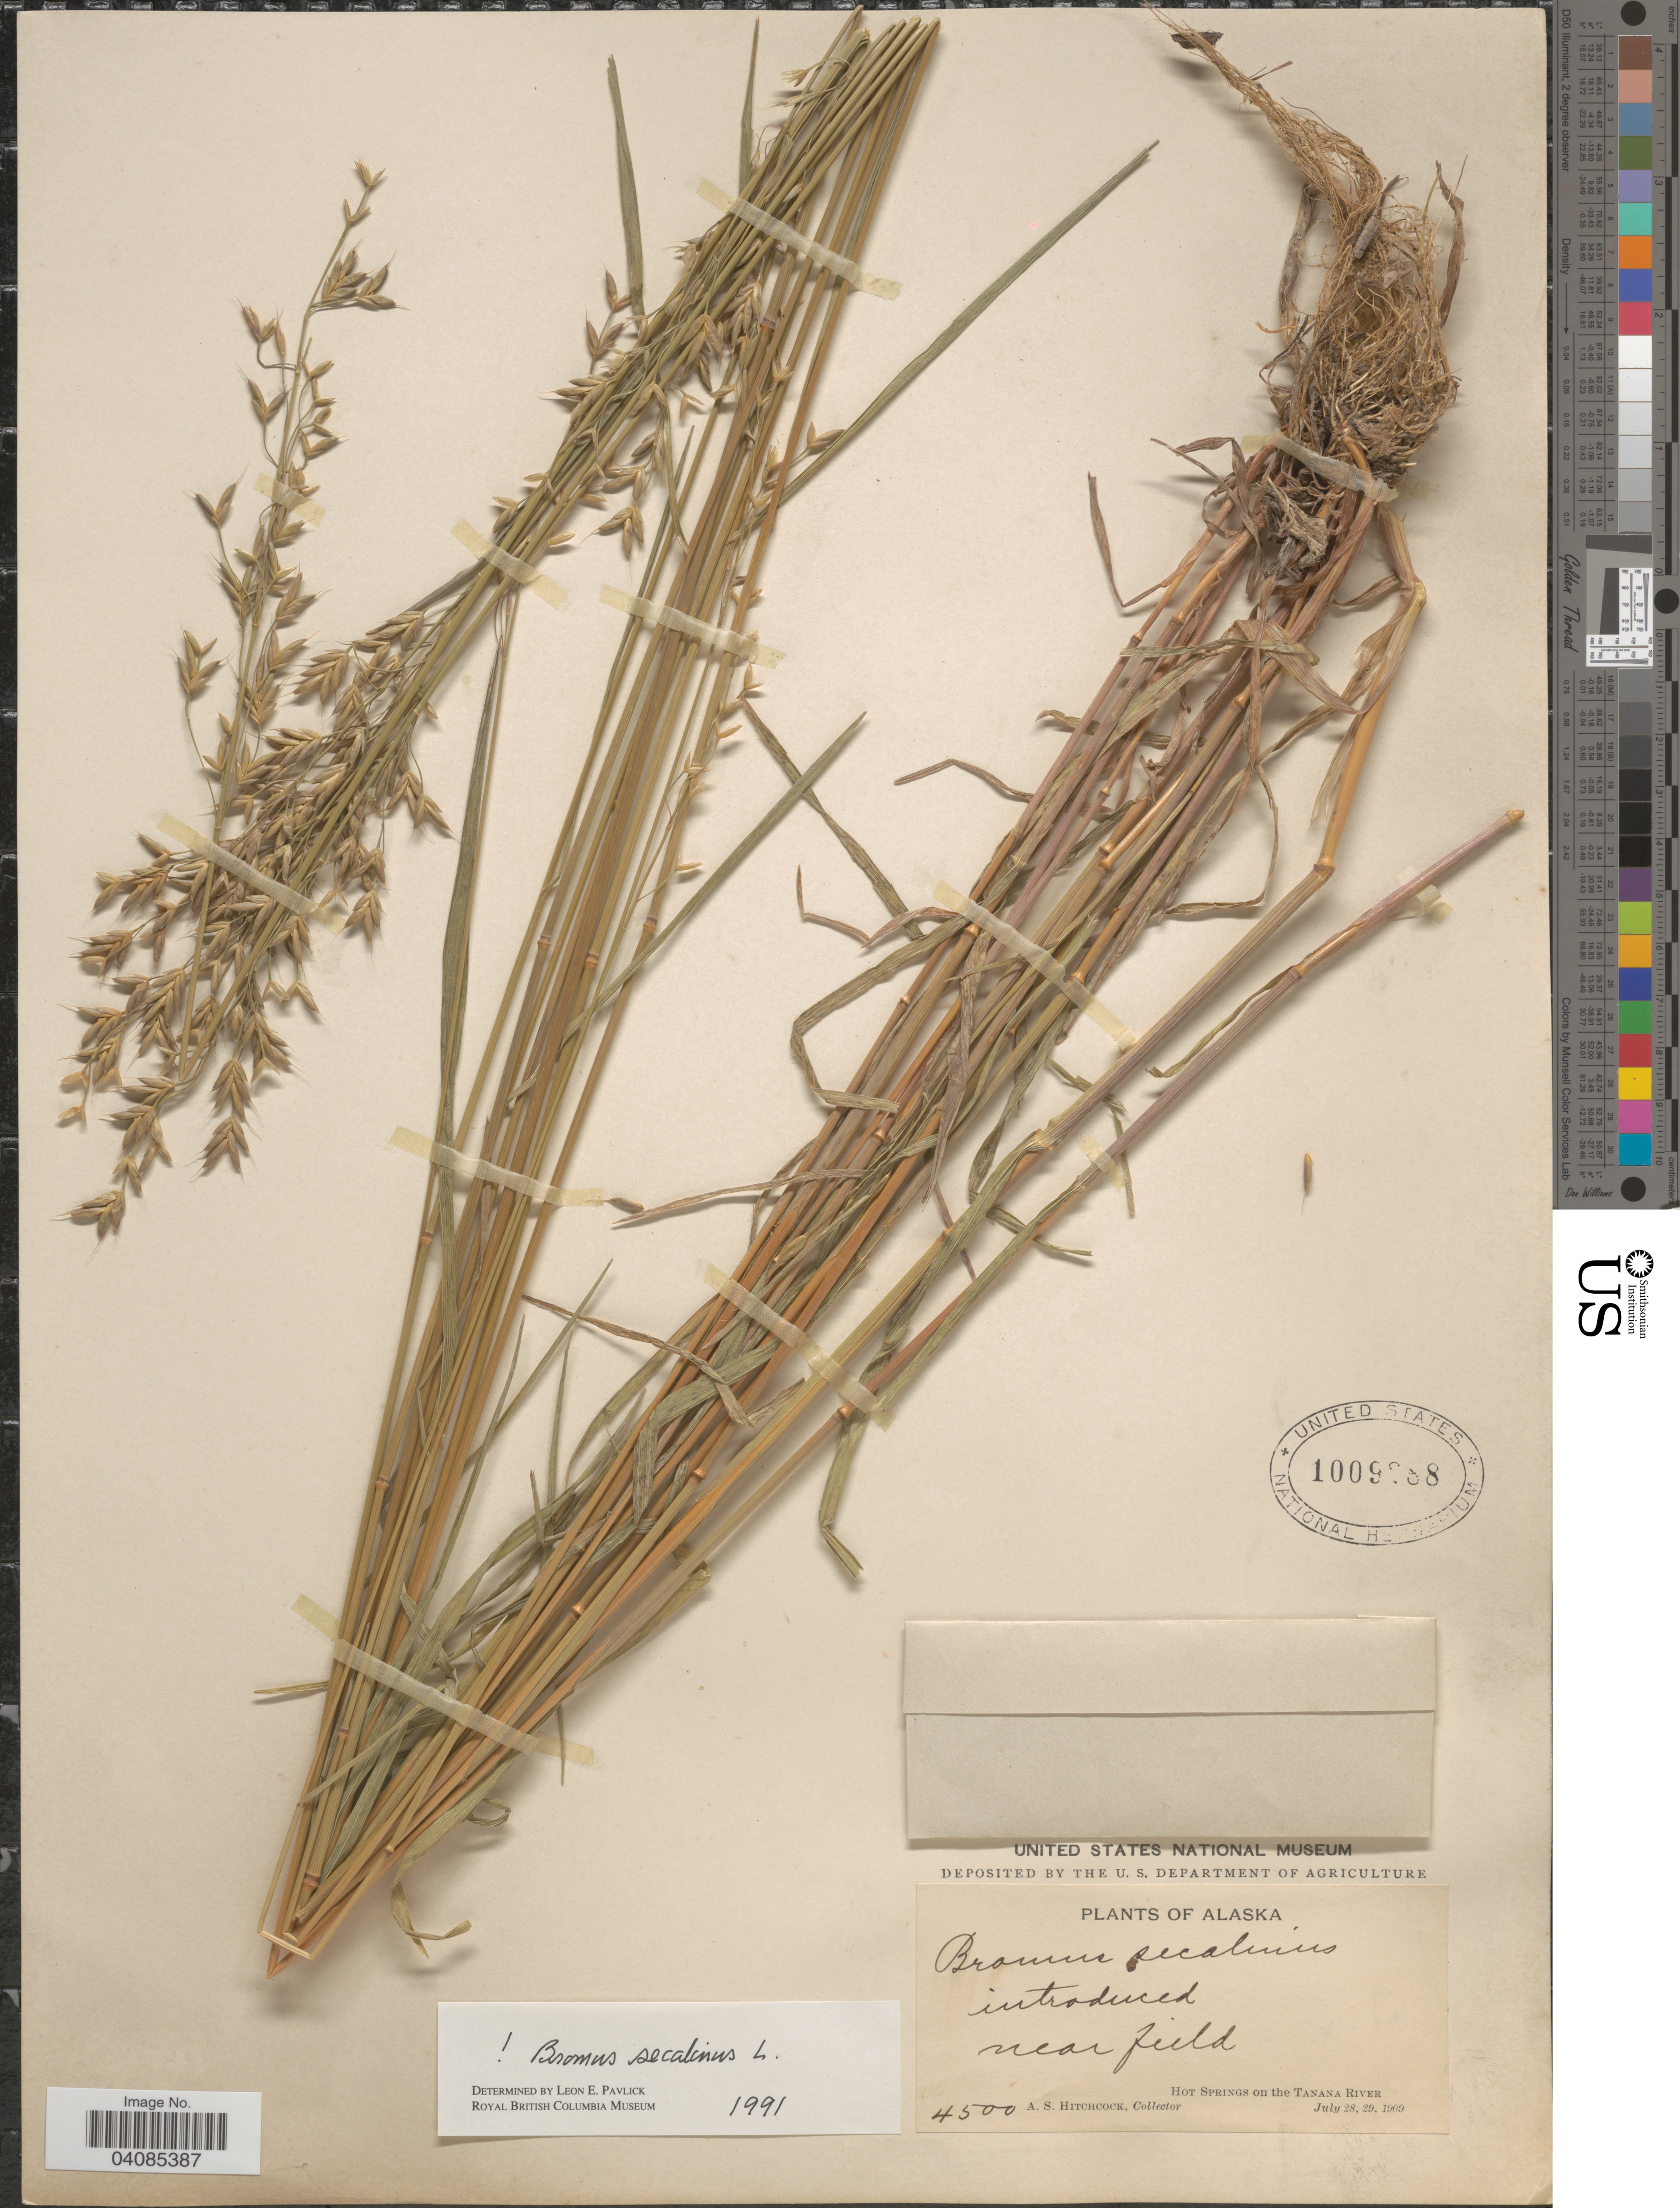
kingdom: Plantae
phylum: Tracheophyta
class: Liliopsida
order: Poales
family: Poaceae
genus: Bromus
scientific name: Bromus secalinus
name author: L.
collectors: A. S. Hitchcock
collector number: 4500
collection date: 1909-07-28/1909-07-29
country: United States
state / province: Alaska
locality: Near field. Hot Springs on the Tanana River.